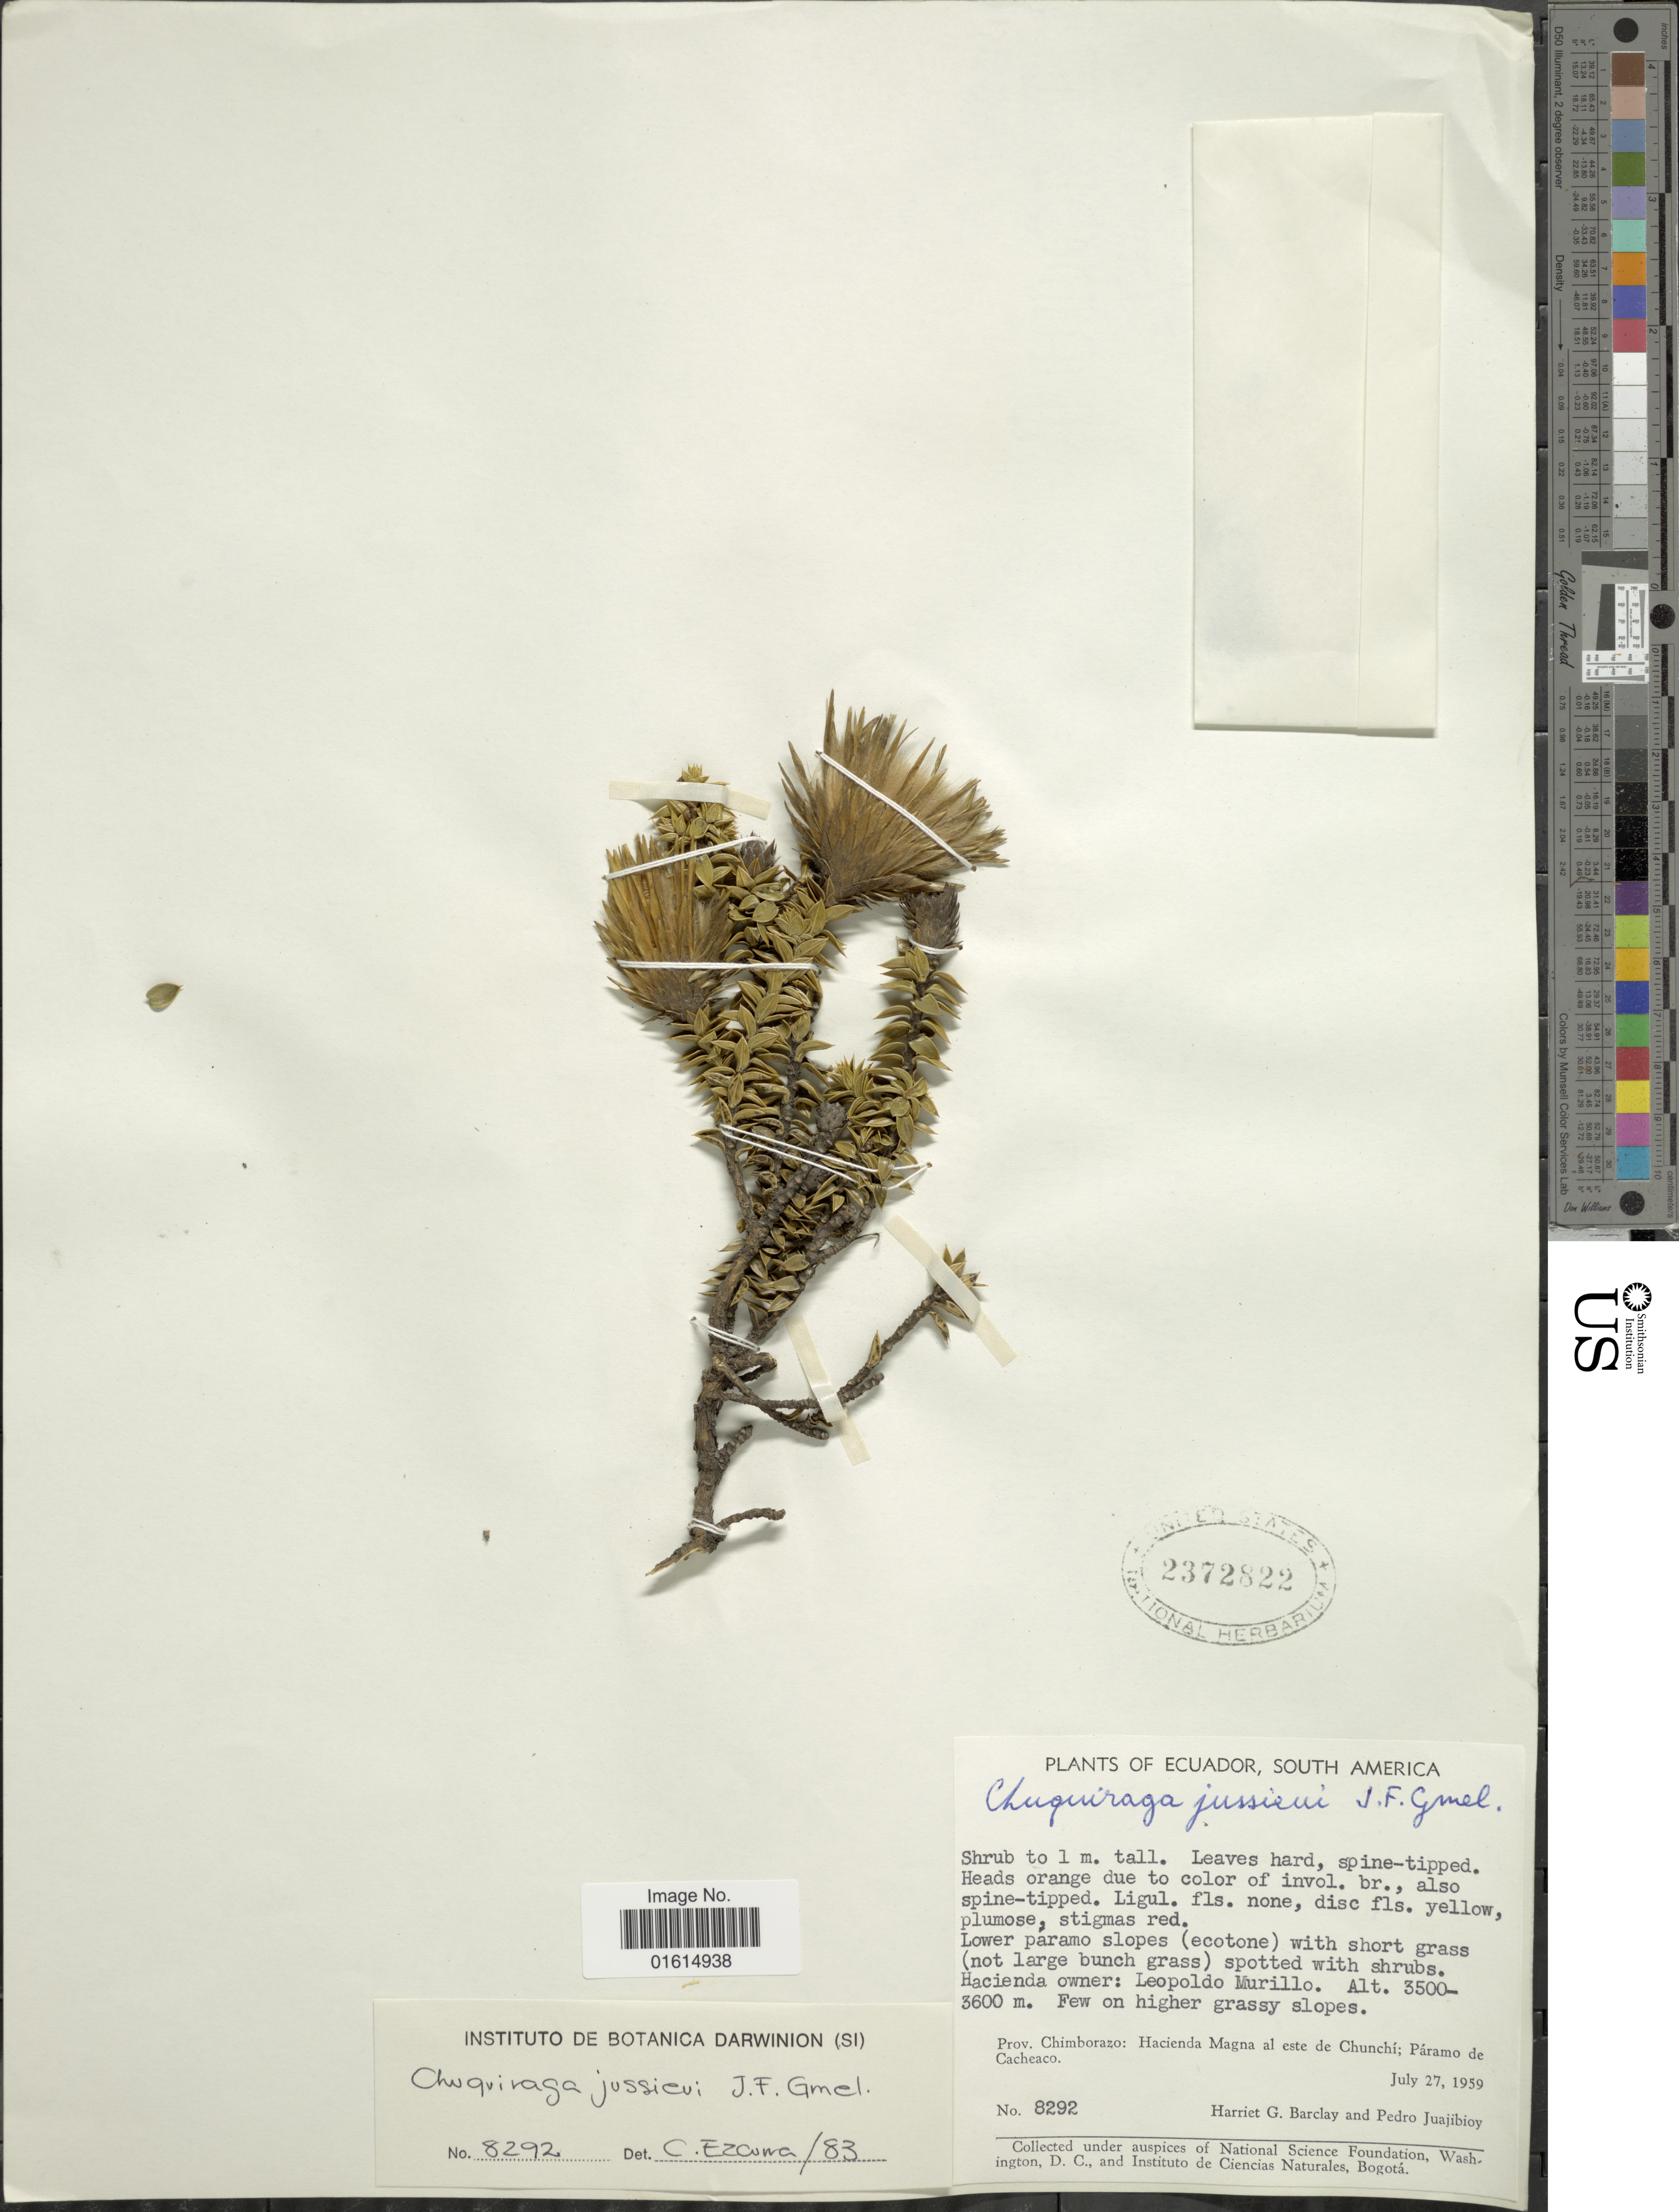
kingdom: Plantae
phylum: Tracheophyta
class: Magnoliopsida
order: Asterales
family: Asteraceae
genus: Chuquiraga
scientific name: Chuquiraga jussieui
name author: J.F. Gmel.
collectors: H. G. Barclay & P. Juajibioy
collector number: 8292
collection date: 1959-07-27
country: Ecuador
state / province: Chimborazo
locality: South America, Prov. Chimborazo, Hacienda Magna al este de Chunchi, Paramo de Cacheaco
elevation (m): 3500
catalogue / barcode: US 2372822